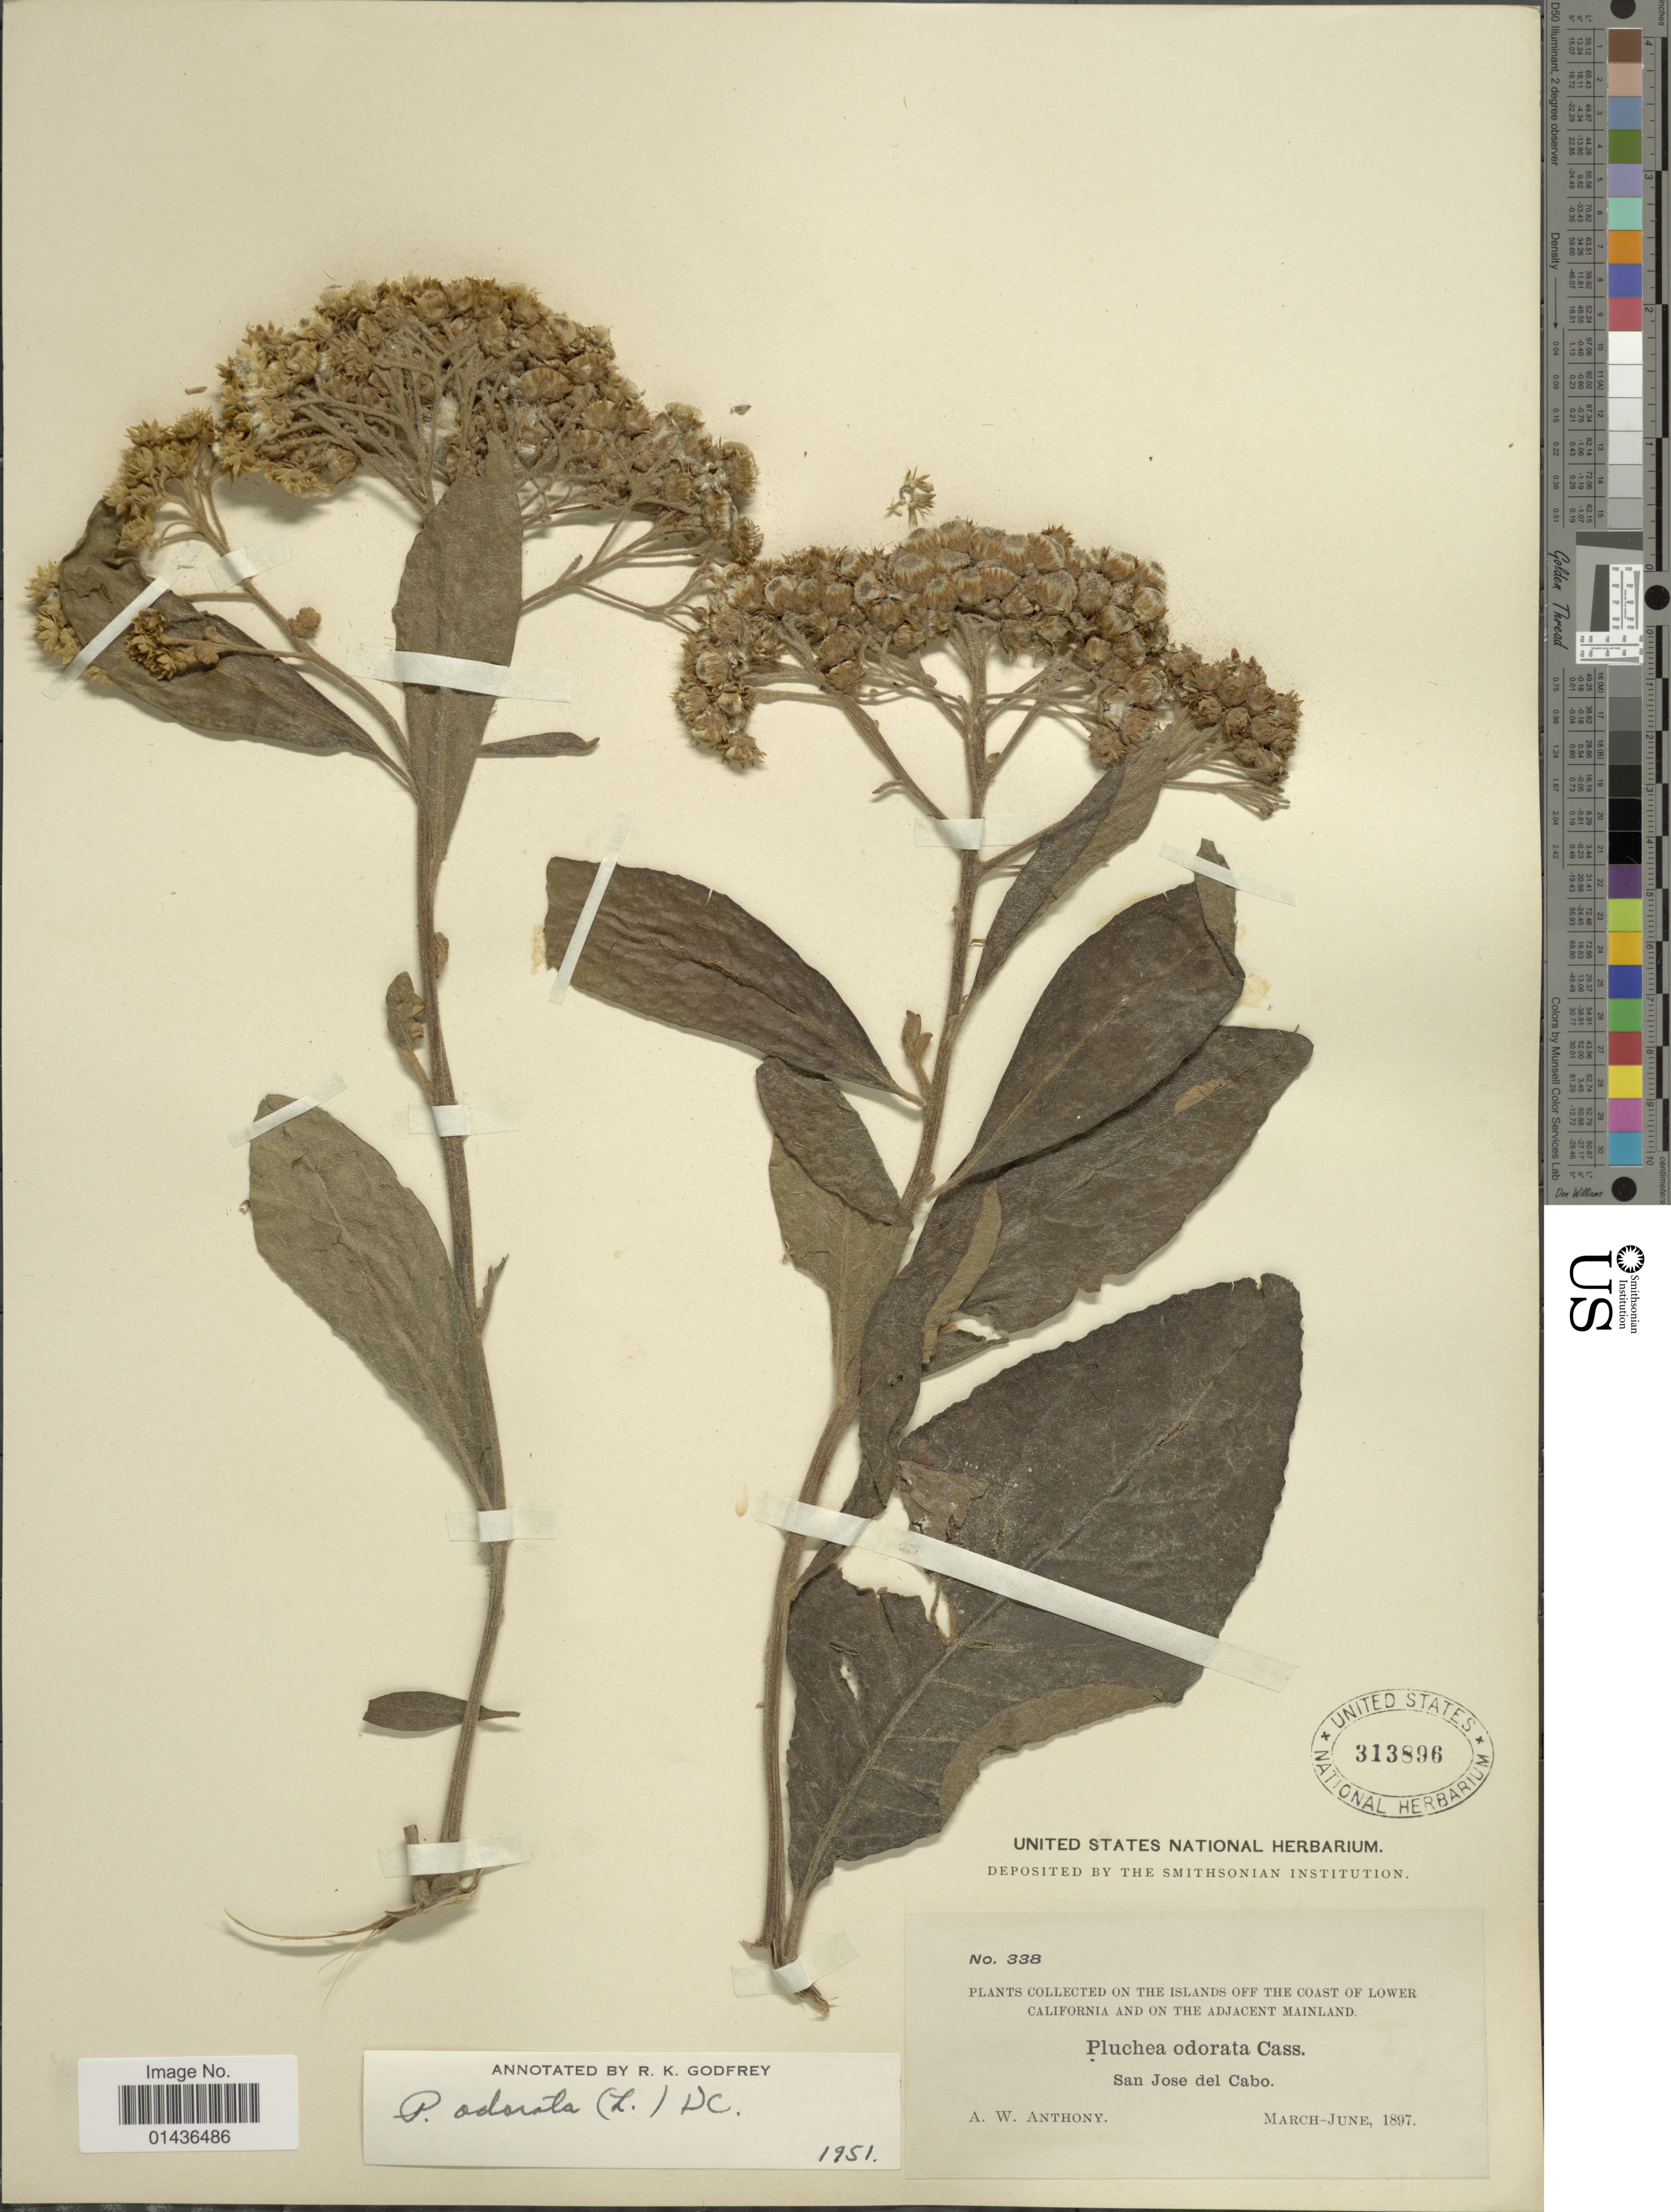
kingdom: Plantae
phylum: Tracheophyta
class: Magnoliopsida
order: Asterales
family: Asteraceae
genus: Pluchea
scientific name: Pluchea carolinensis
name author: (Jacq.) D. Don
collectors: A. W. Anthony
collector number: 338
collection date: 1897-03/1897-06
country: Mexico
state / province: Baja California Sur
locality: Islands of the Coast of Lower California and on the Adjacent Mainland, San Jose del Cabo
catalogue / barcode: US 313896